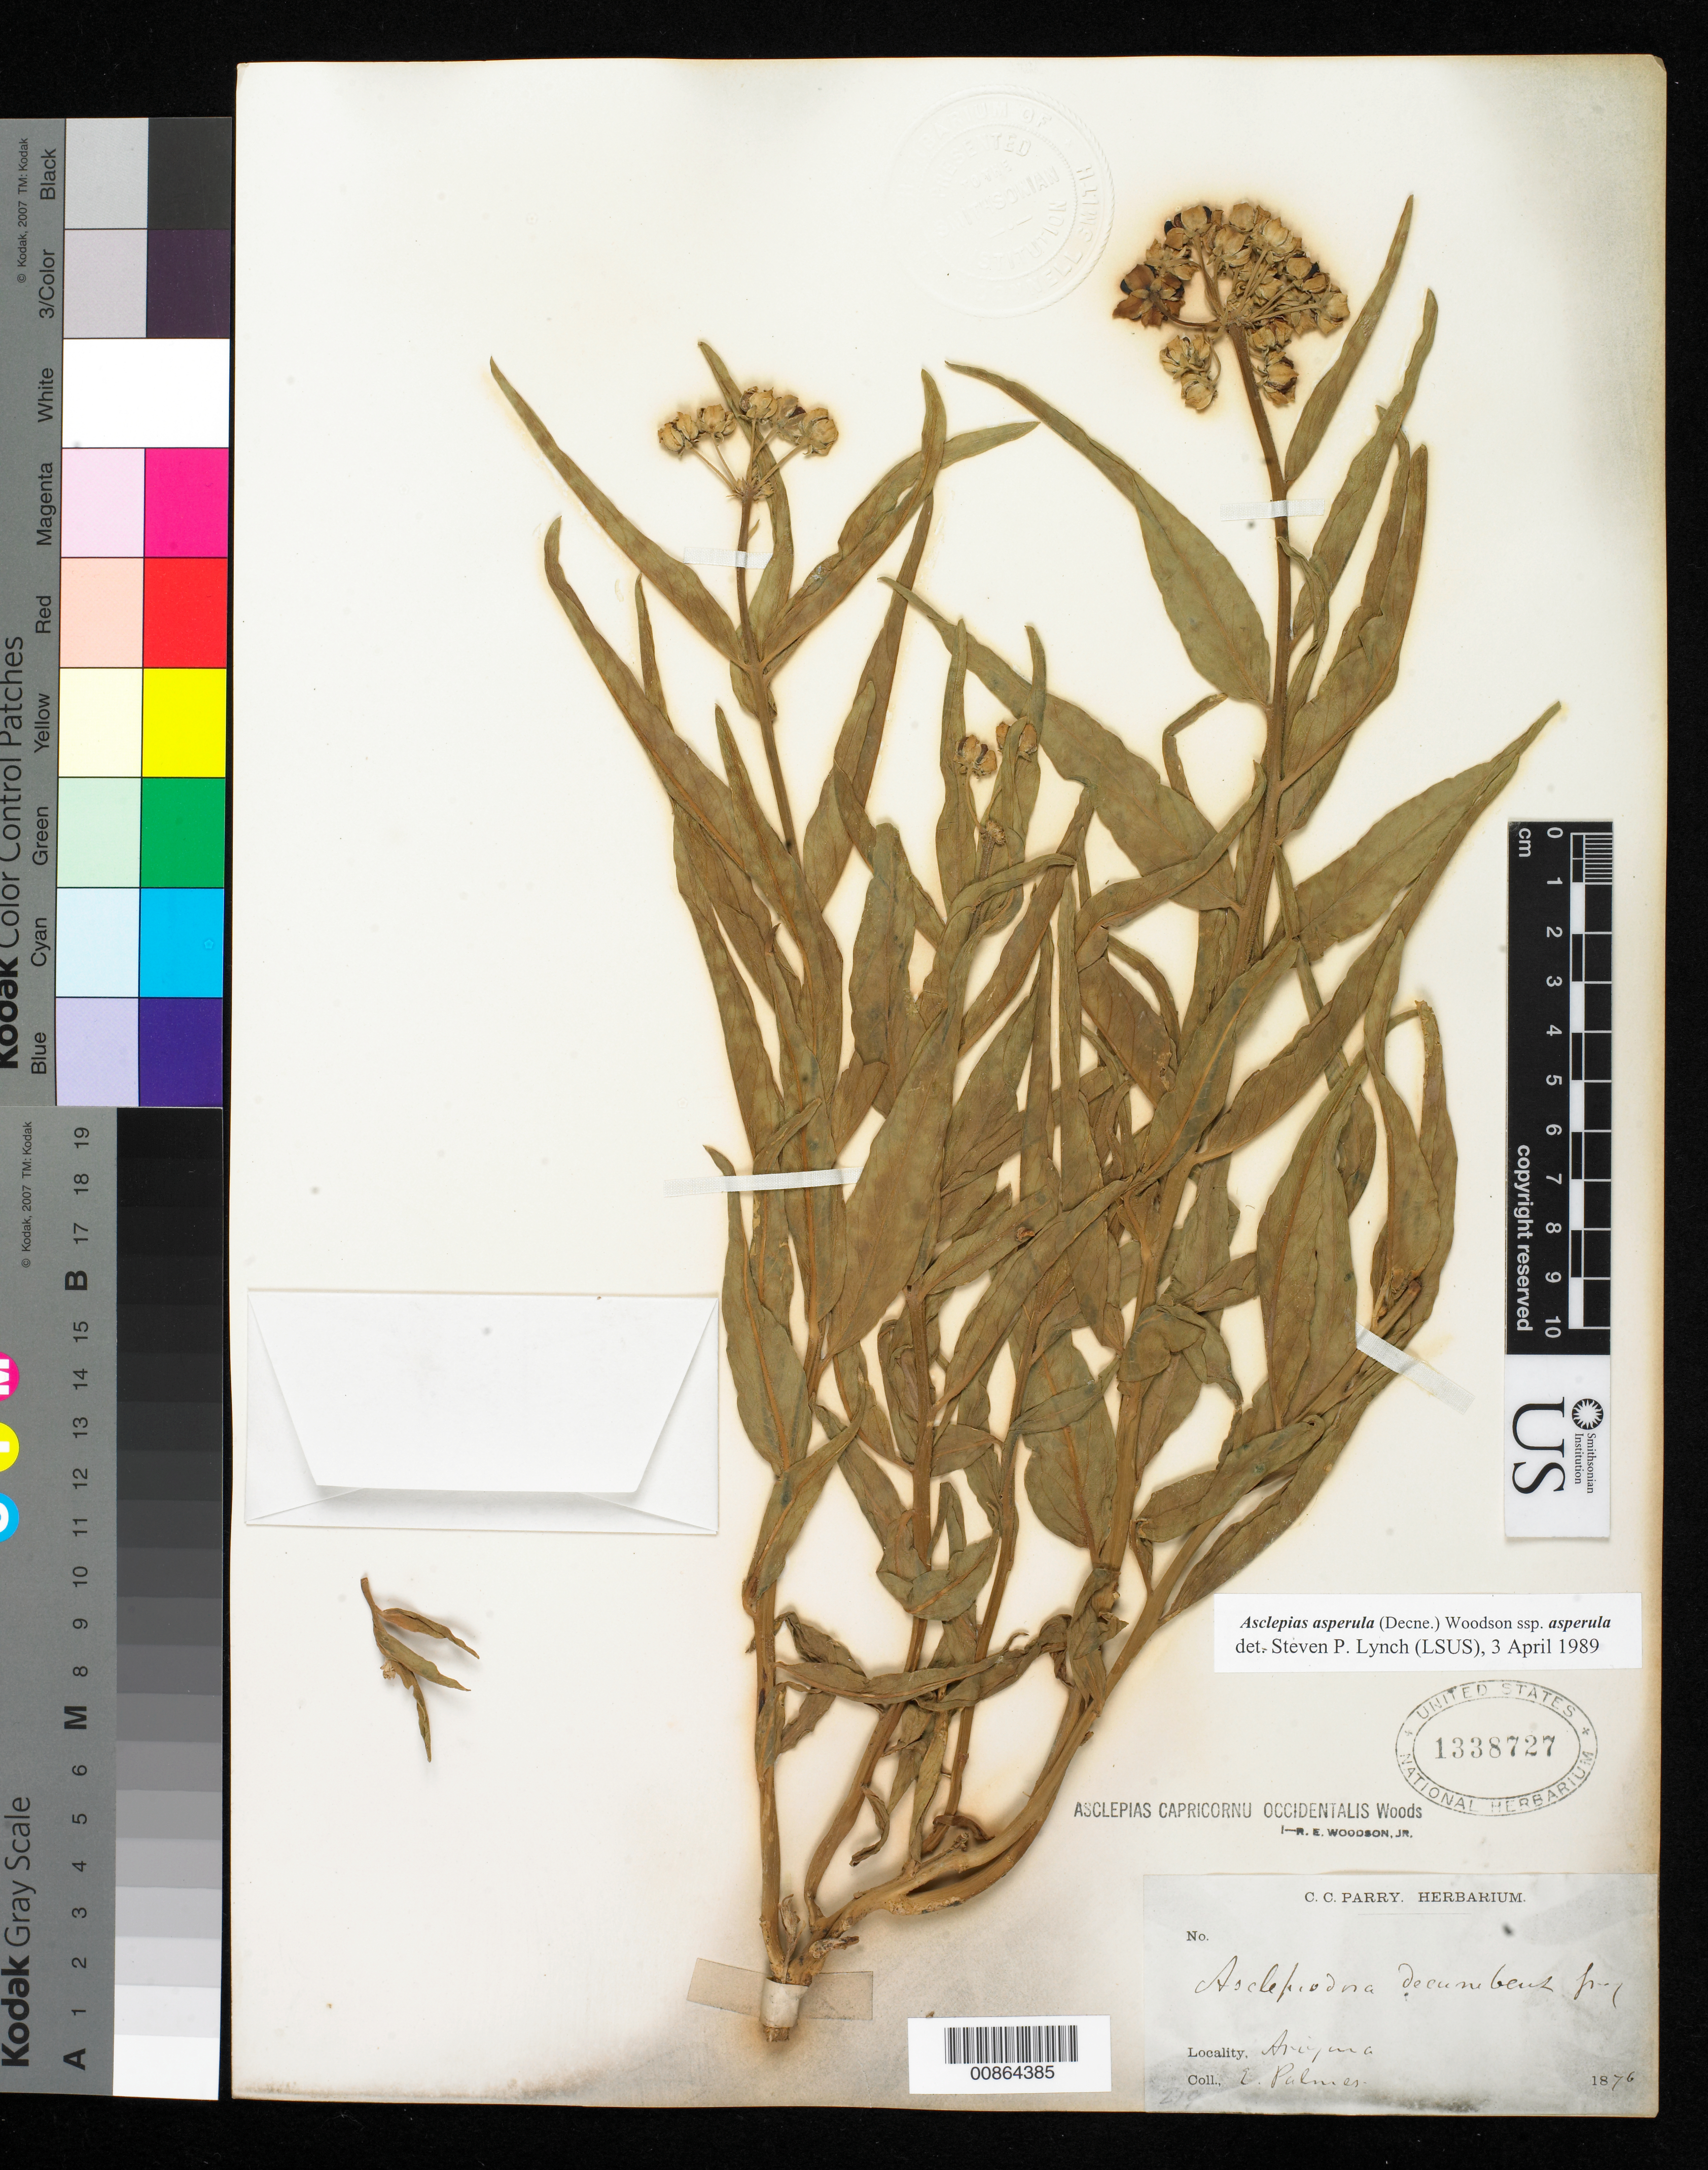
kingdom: Plantae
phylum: Tracheophyta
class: Magnoliopsida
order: Gentianales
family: Apocynaceae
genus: Asclepias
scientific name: Asclepias asperula subsp. asperula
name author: (Decne.) Woodson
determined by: Lynch, S. P., (LSUS), Louisiana State University-Shreveport Herbarium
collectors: E. Palmer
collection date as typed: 1876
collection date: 1876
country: United States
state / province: Arizona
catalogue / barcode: US 1338727